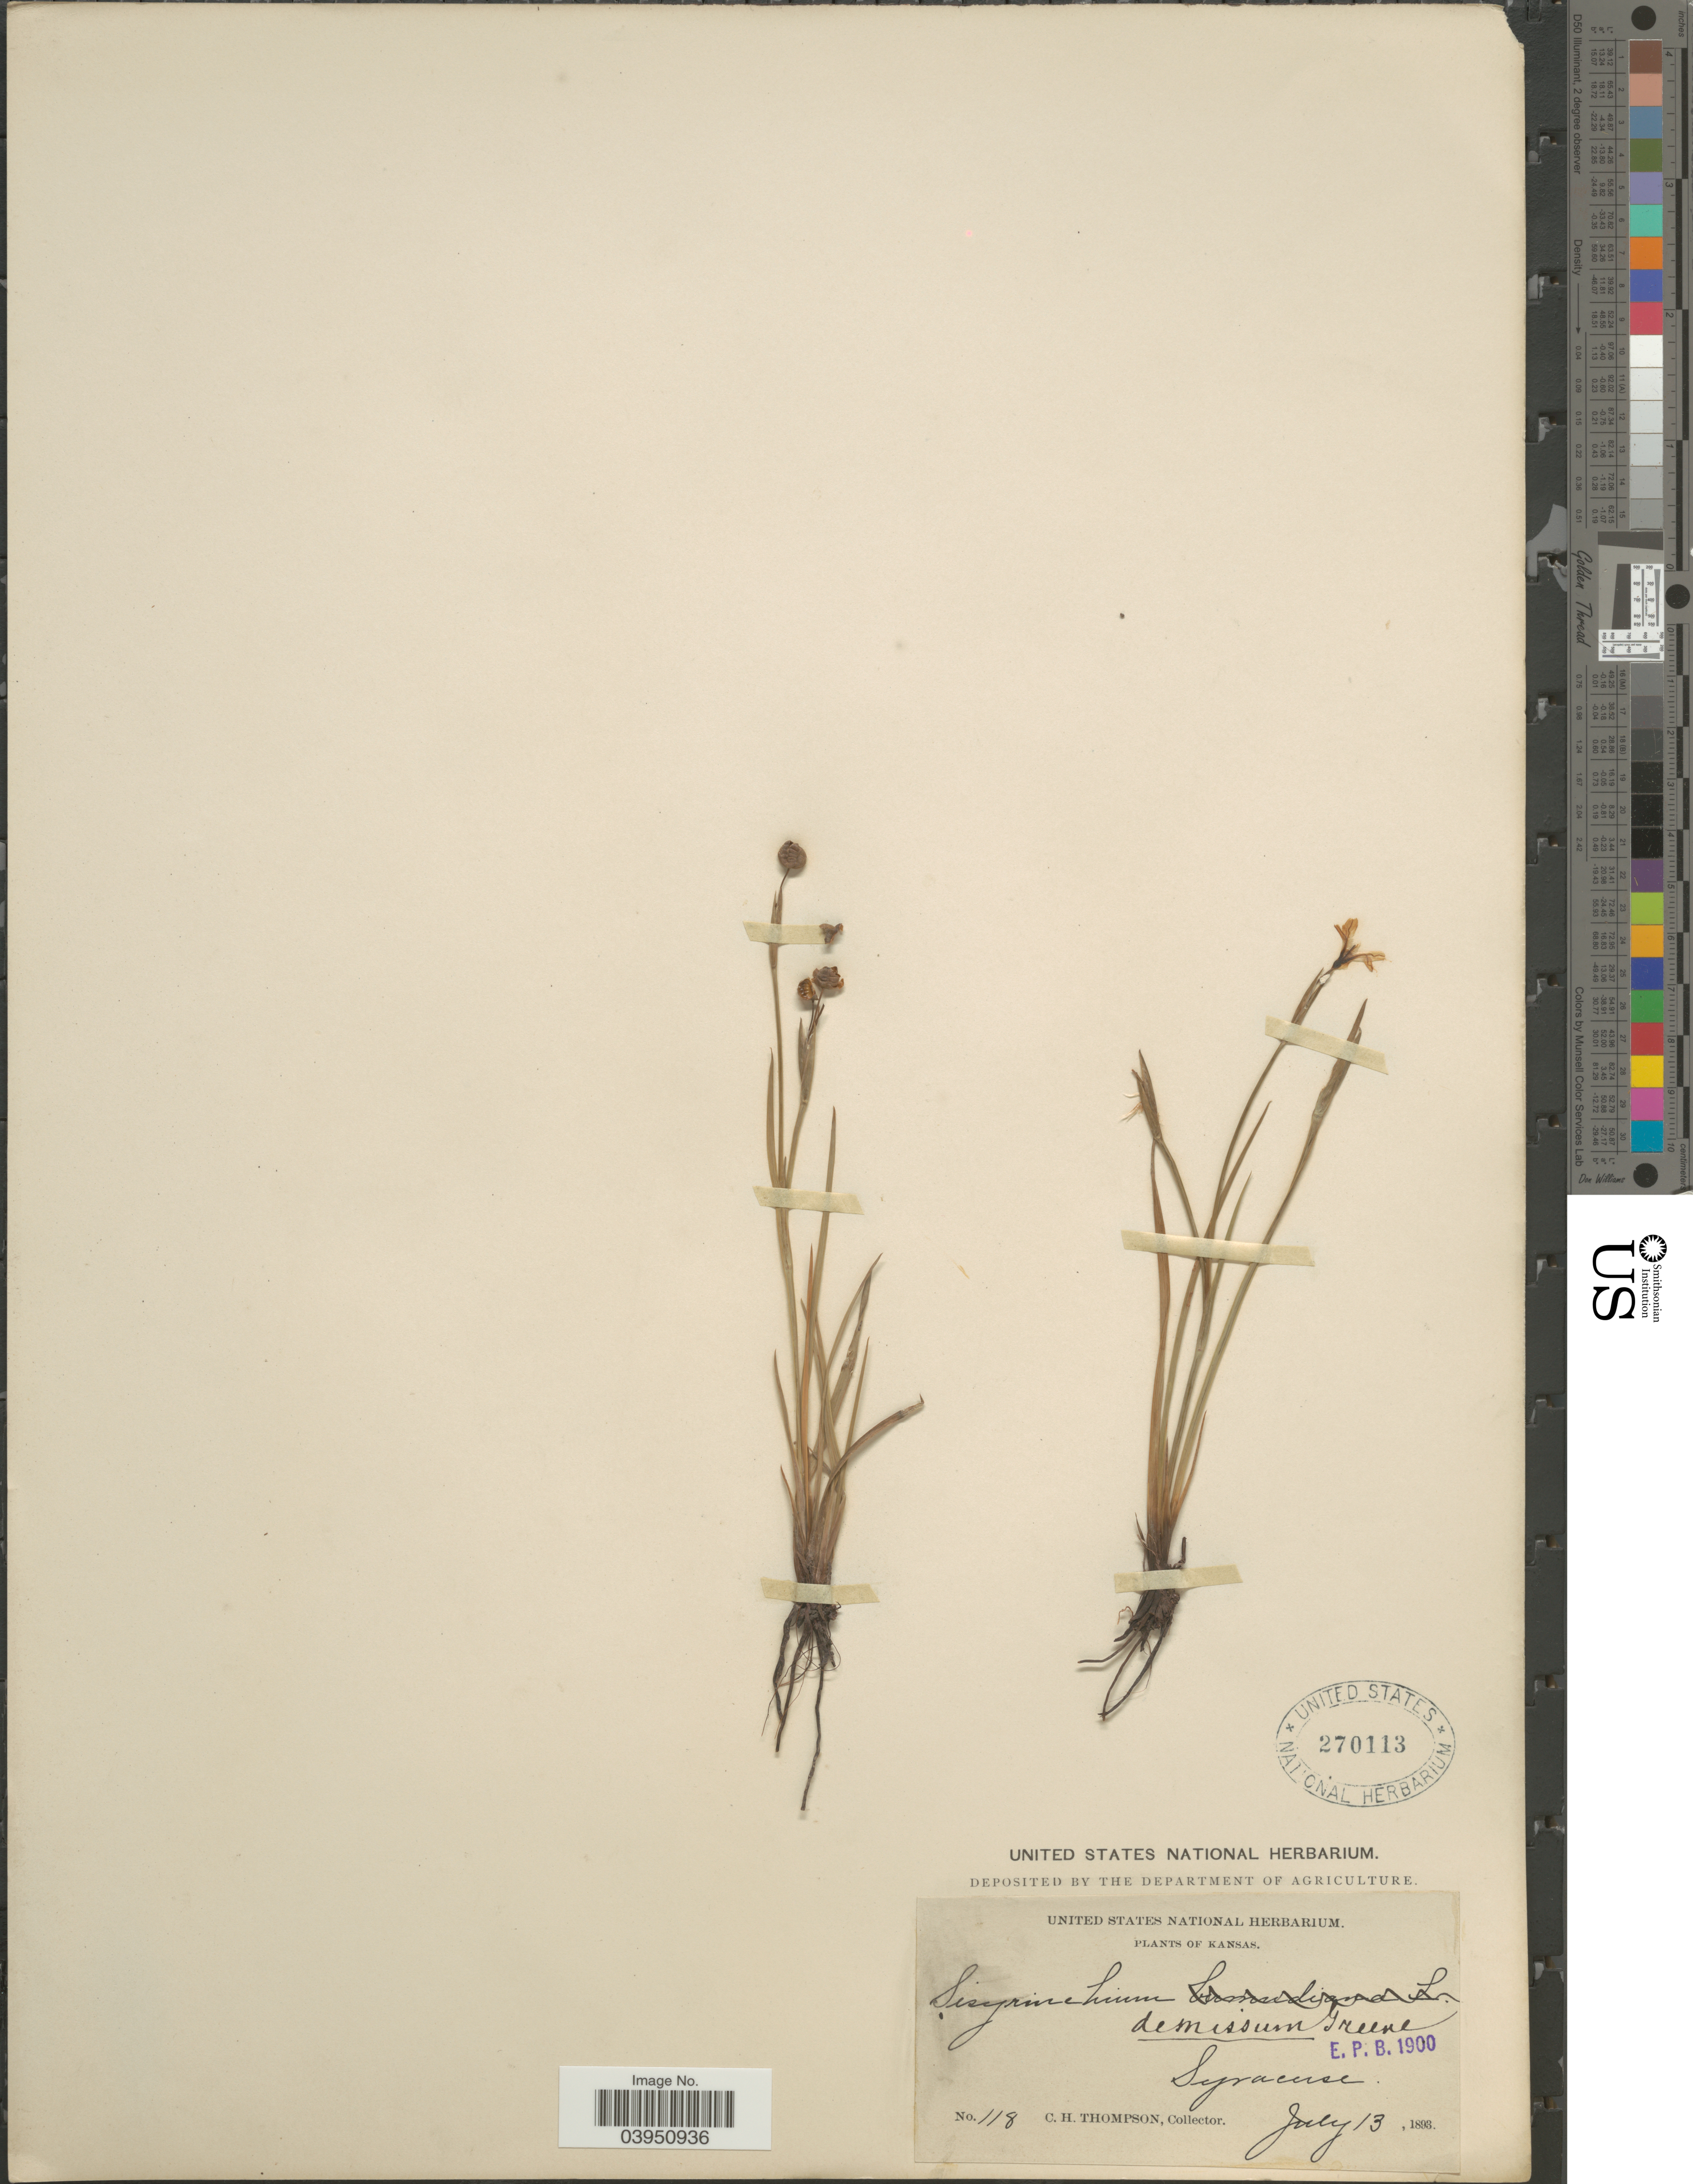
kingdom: Plantae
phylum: Tracheophyta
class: Liliopsida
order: Asparagales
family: Iridaceae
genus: Sisyrinchium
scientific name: Sisyrinchium demissum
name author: Greene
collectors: C. H. Thompson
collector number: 118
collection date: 1893-07-13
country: United States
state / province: Kansas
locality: Syracuse.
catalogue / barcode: US 270113